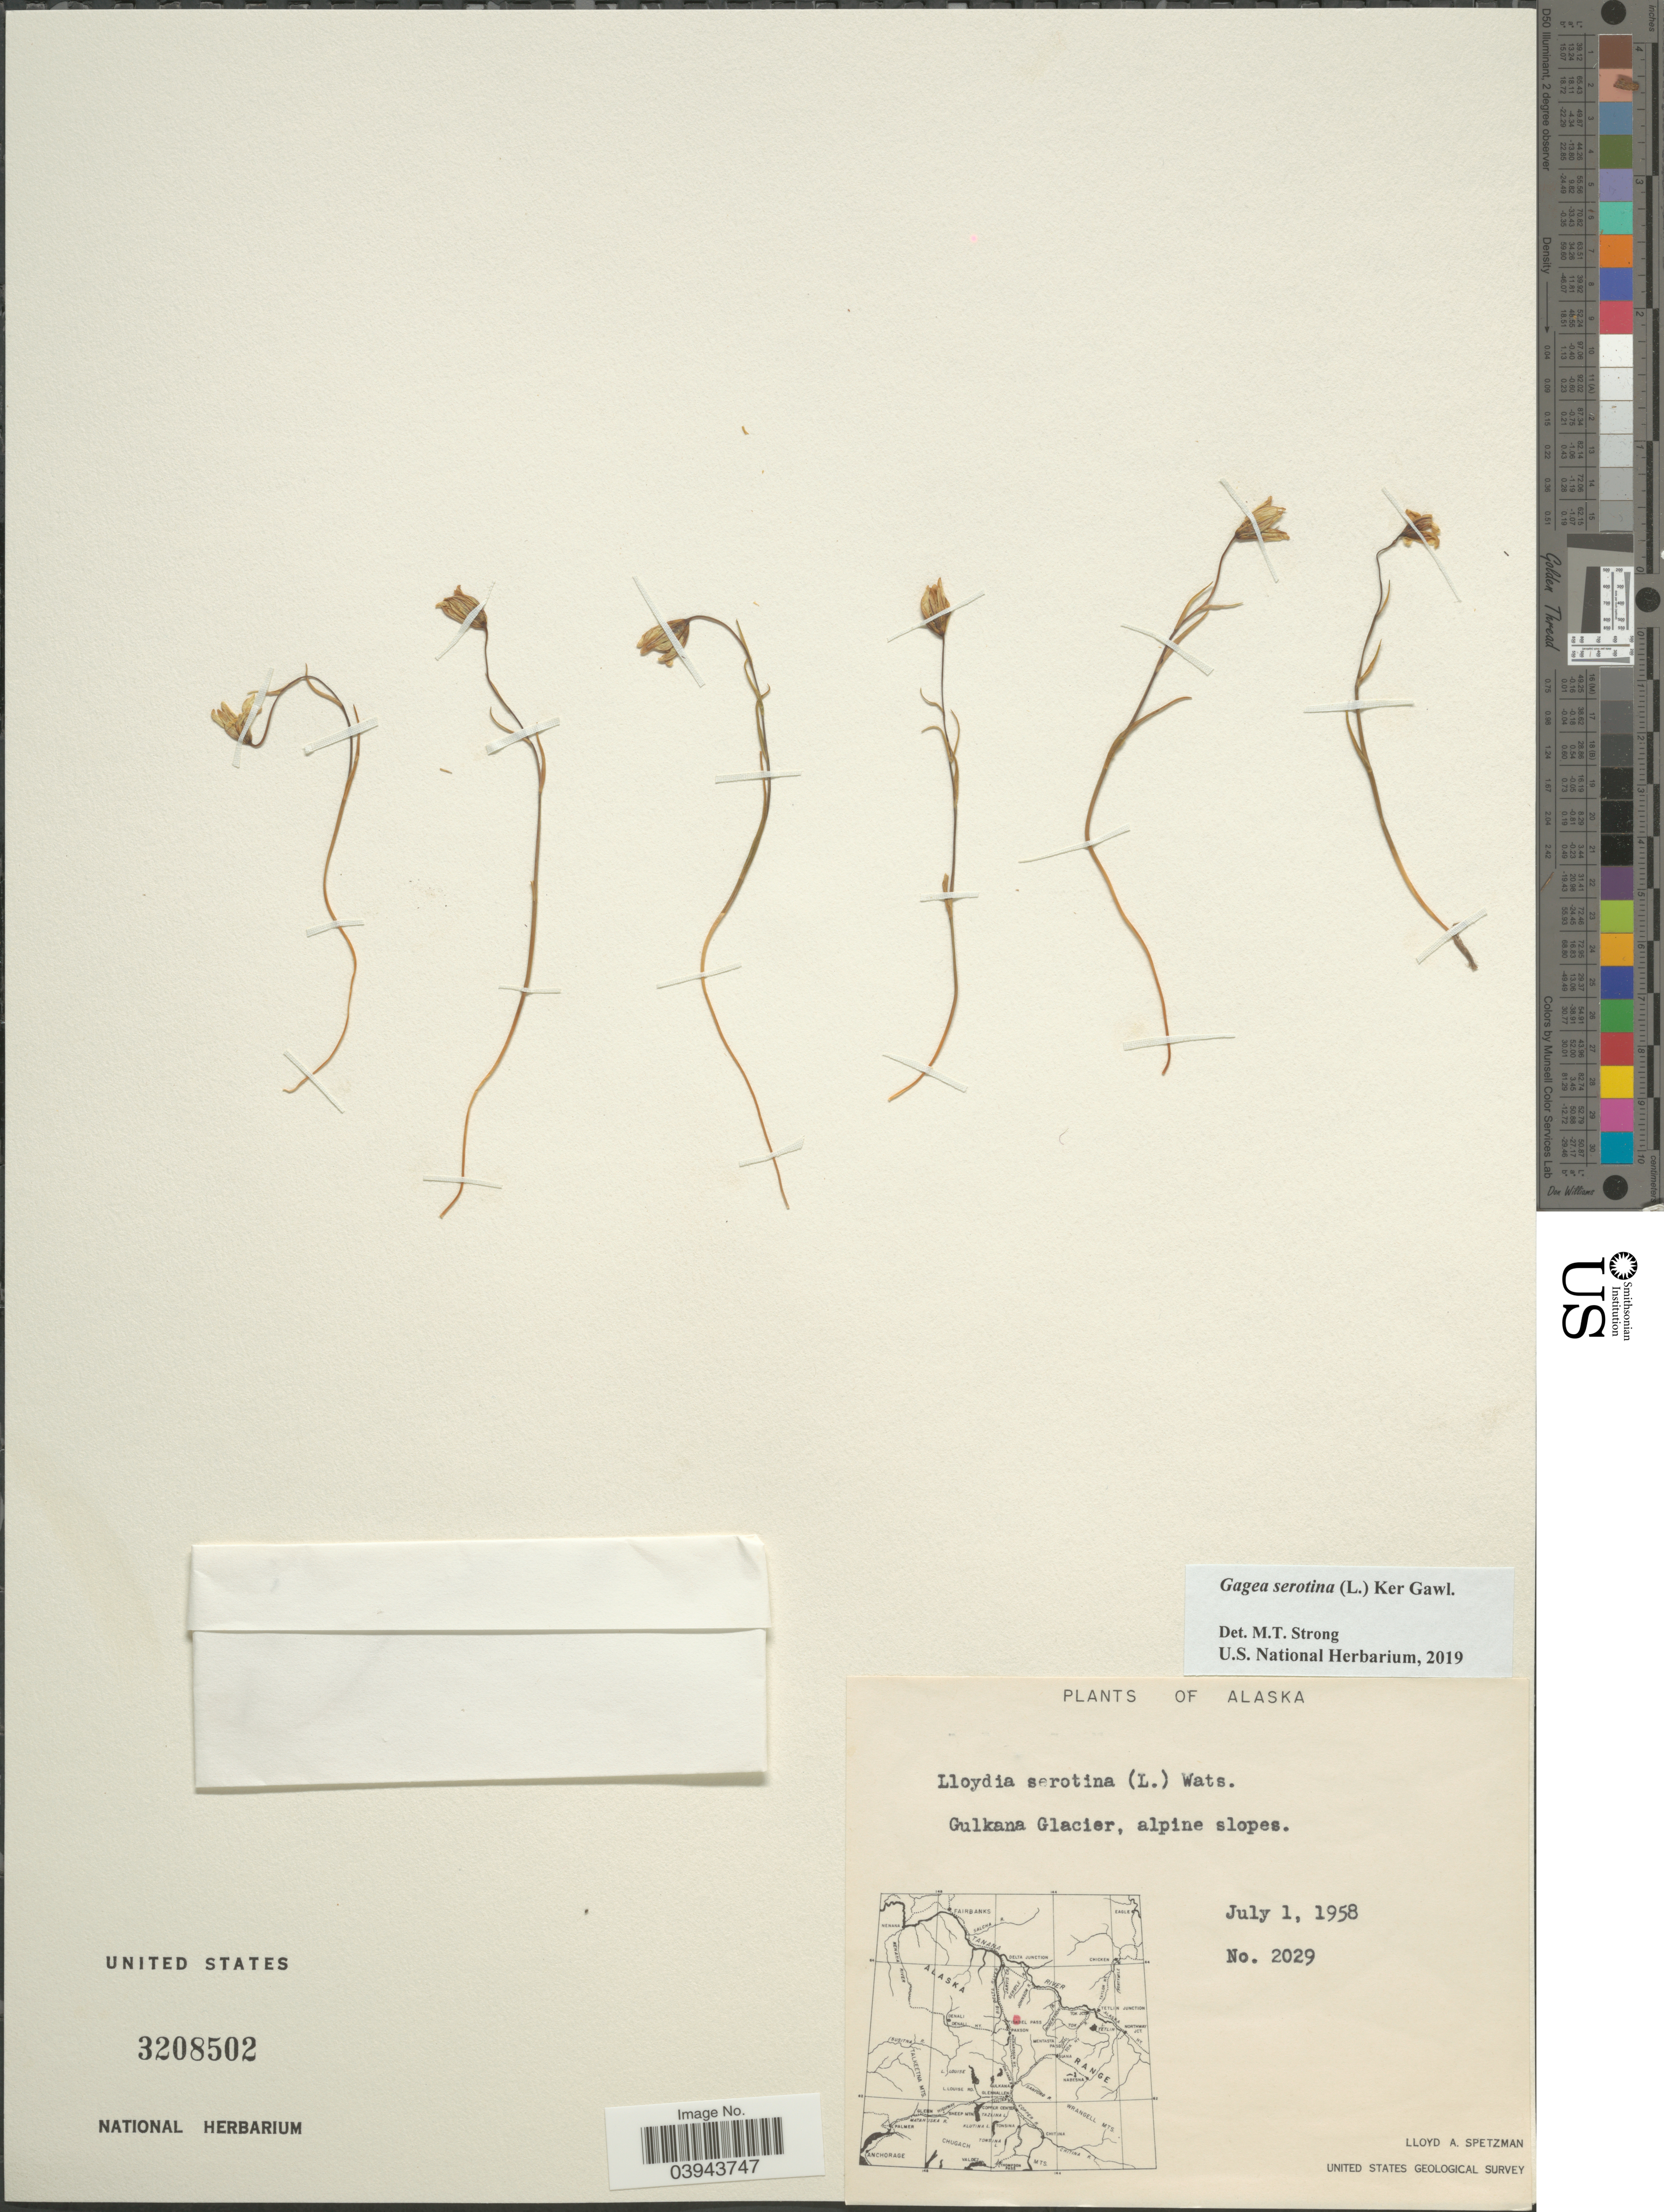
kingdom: Plantae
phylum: Tracheophyta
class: Liliopsida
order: Liliales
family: Liliaceae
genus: Lloydia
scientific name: Lloydia serotina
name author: (L.) Salisb. ex Rchb.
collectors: L. Spetzman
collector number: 2029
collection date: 1958-07-01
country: United States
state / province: Alaska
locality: Gulnaka Glacier.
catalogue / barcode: US 3208502